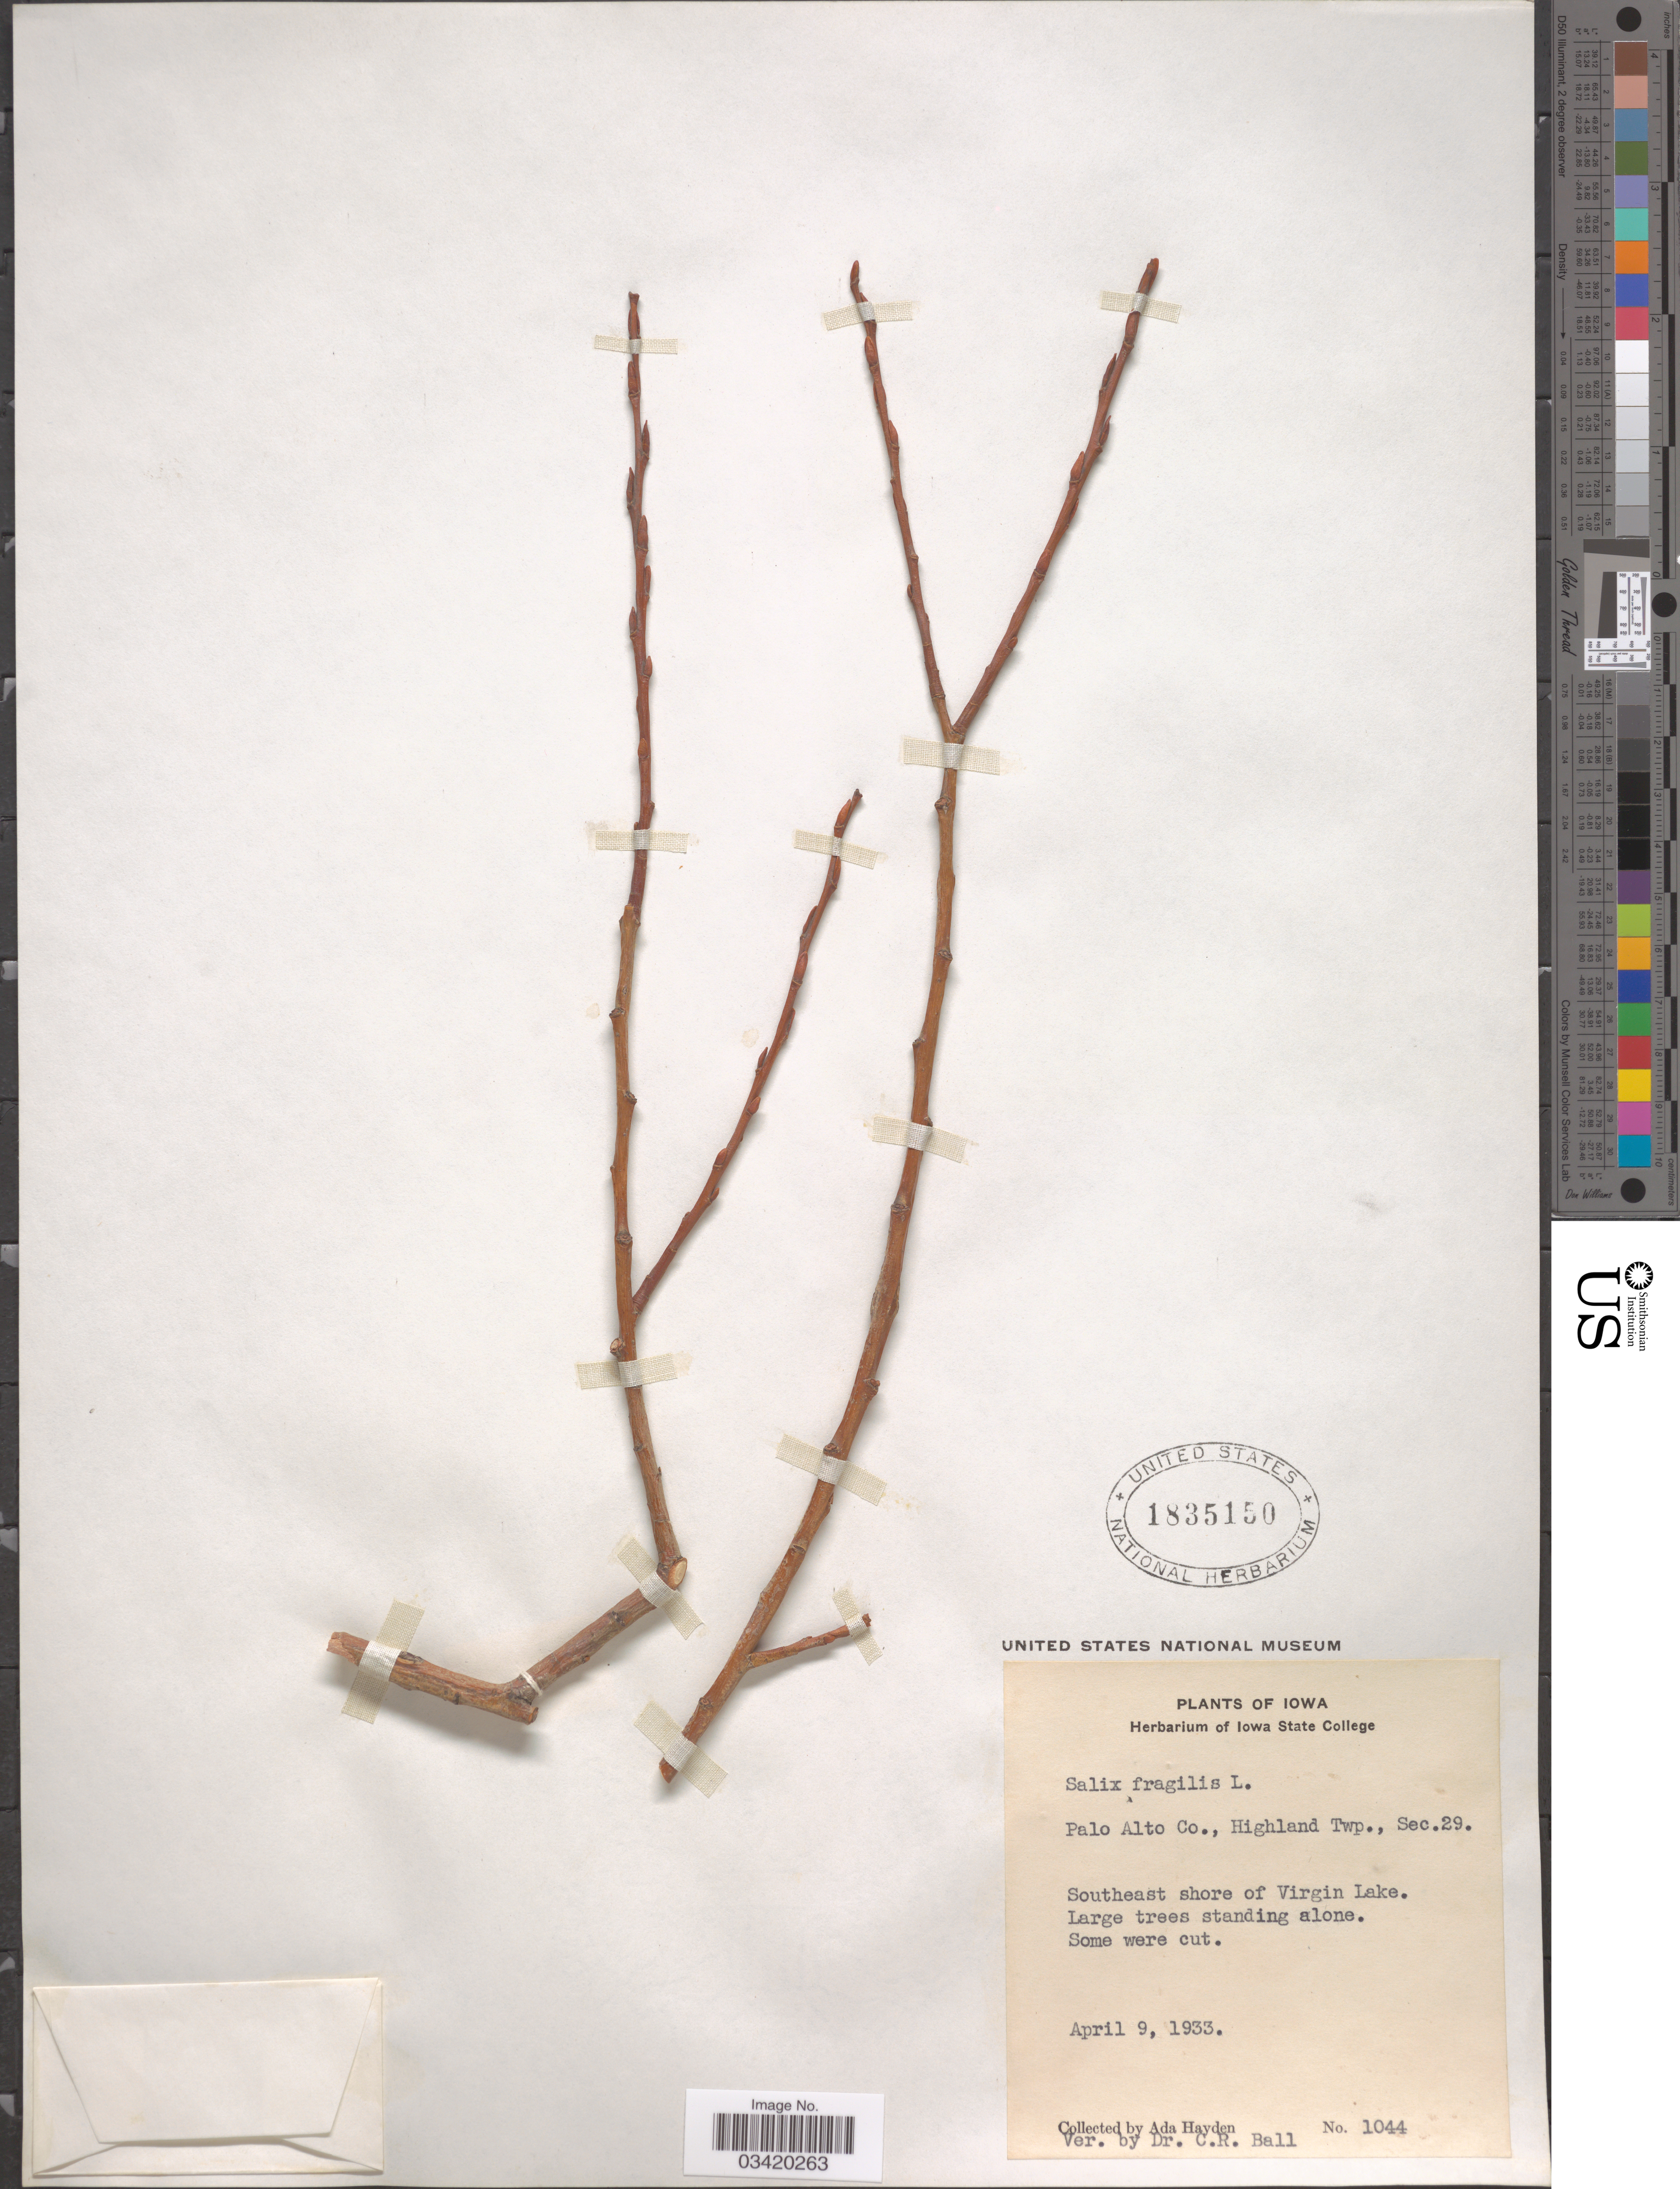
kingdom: Plantae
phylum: Tracheophyta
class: Magnoliopsida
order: Malpighiales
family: Salicaceae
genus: Salix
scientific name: Salix fragilis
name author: L.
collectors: Ada Hayden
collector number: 1044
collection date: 1933-04-09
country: United States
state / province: Iowa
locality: Palo Alto Co., Highland Twp., Sec. 29. Southeast shore of Virgin Lake.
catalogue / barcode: US 1835150